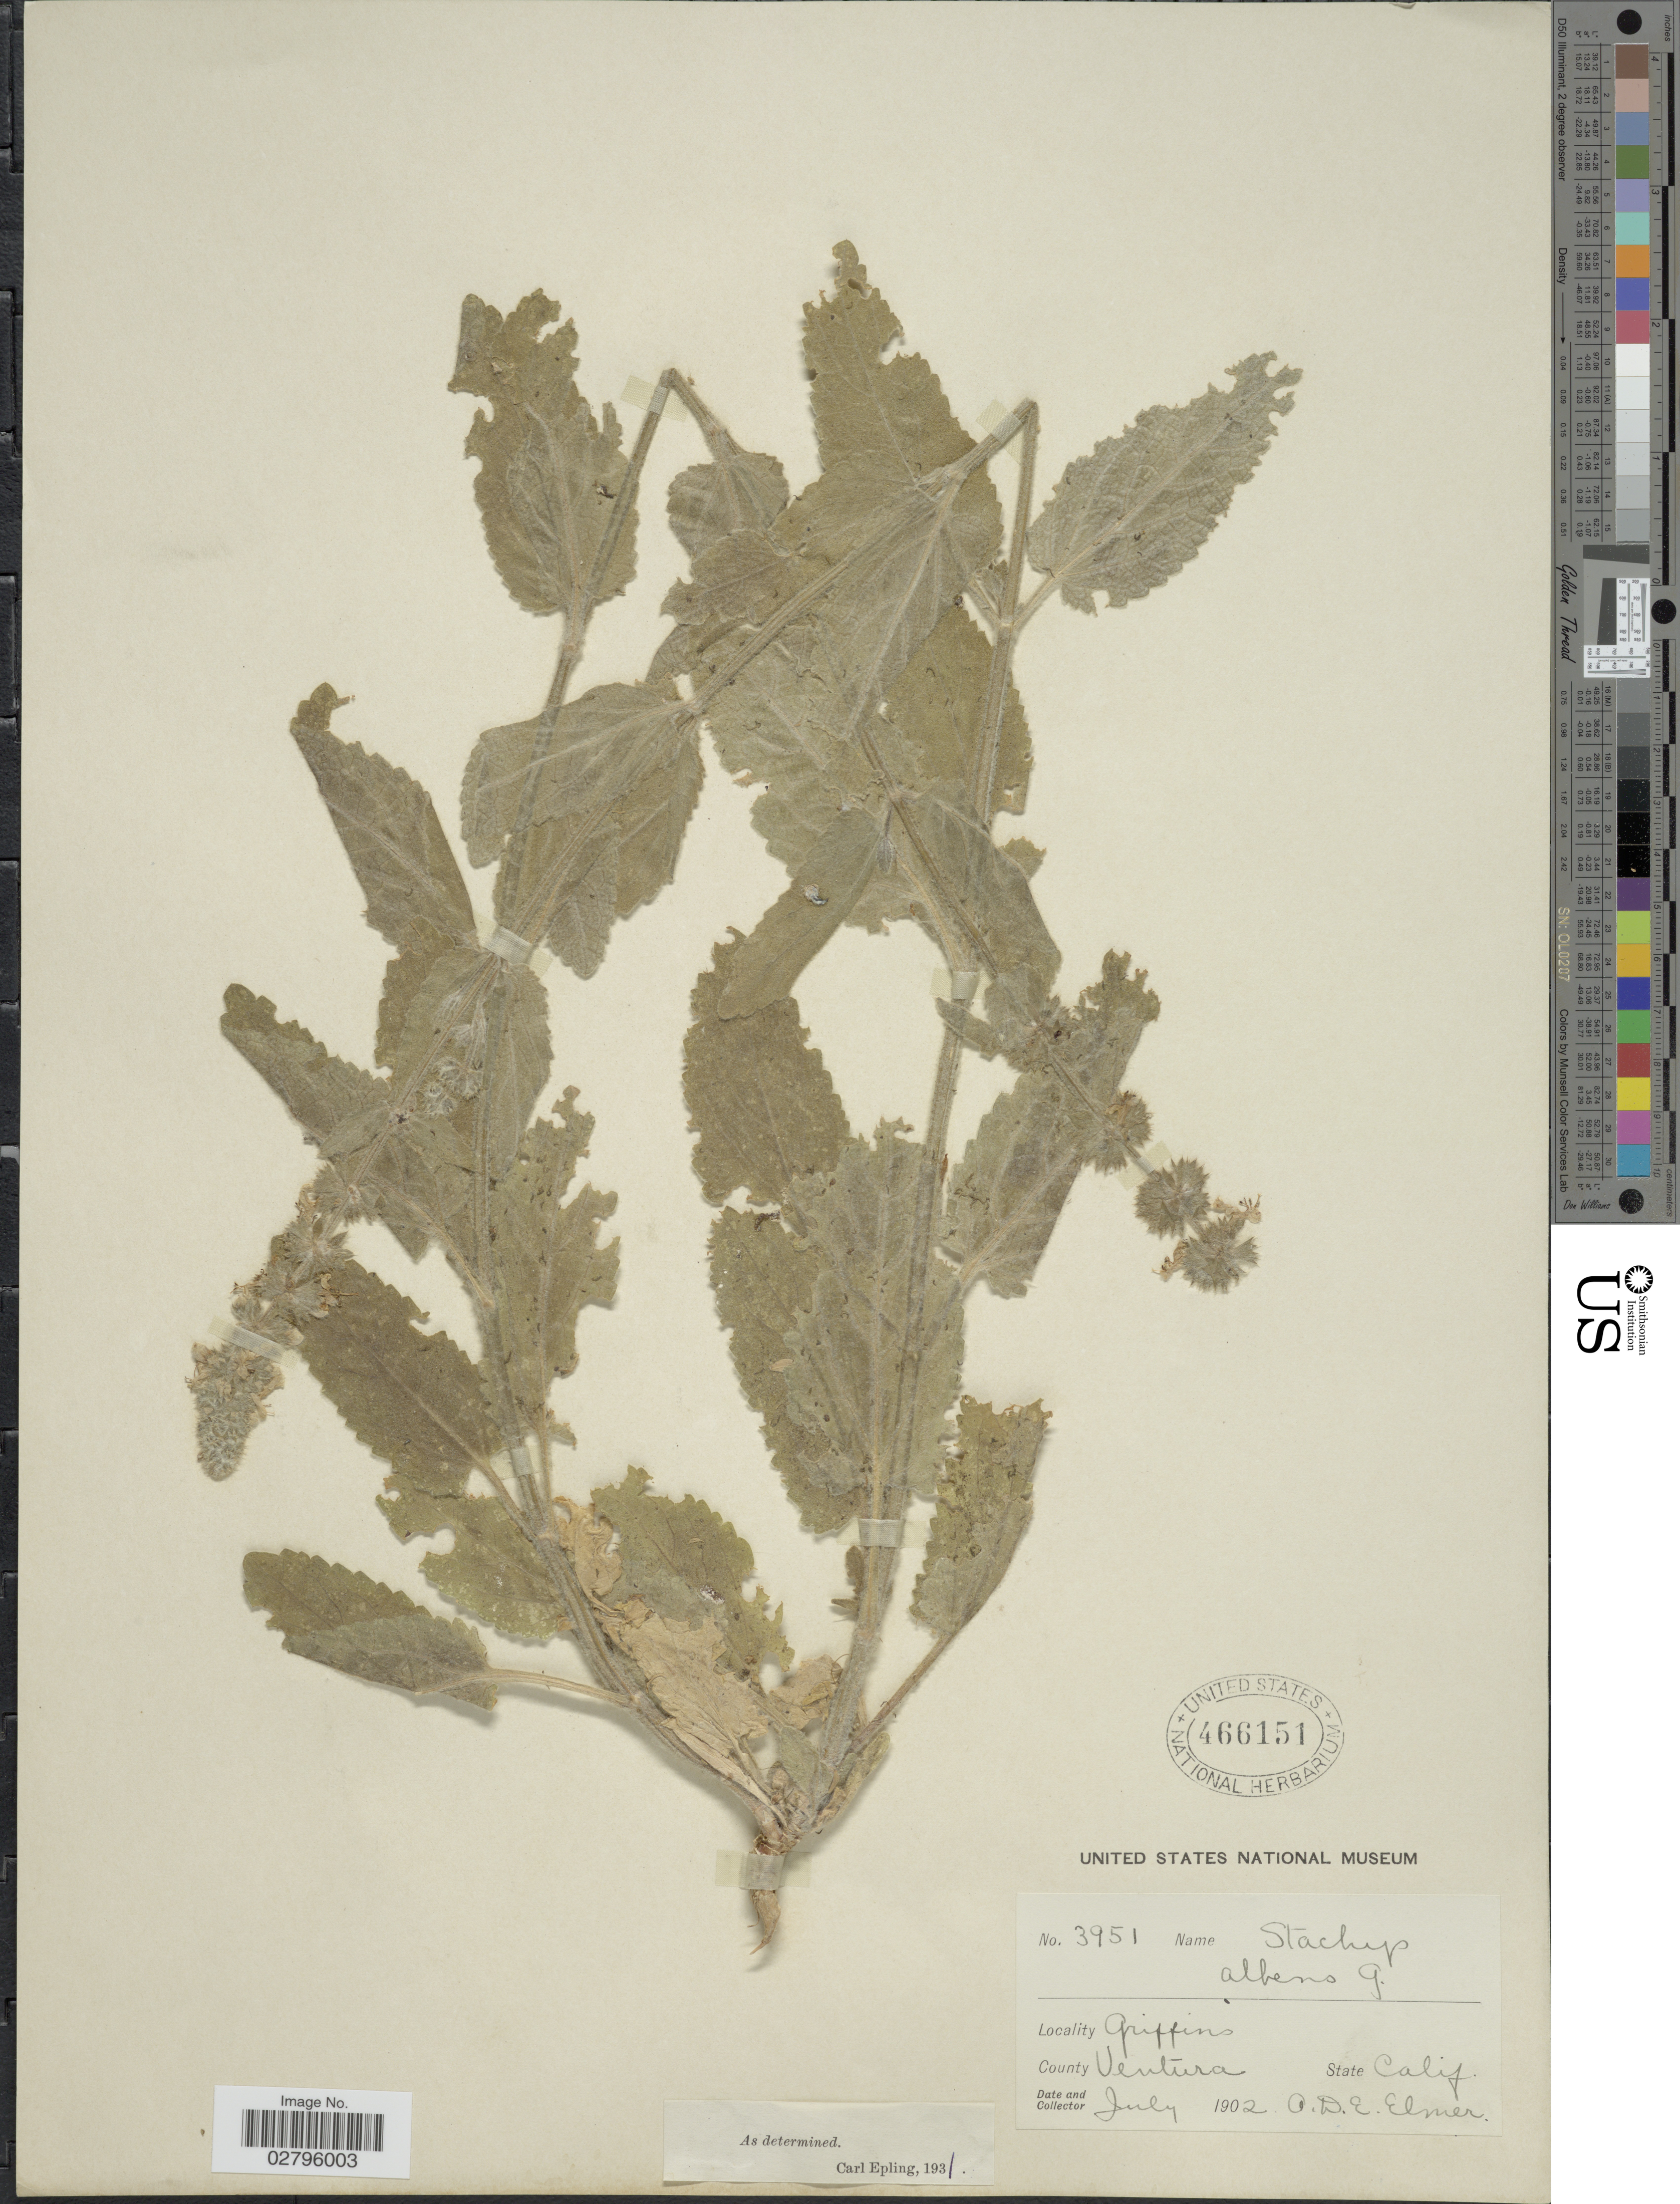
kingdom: Plantae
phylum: Tracheophyta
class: Magnoliopsida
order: Lamiales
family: Lamiaceae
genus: Stachys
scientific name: Stachys albens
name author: A. Gray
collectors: A. D. E. Elmer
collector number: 3951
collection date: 1902-07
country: United States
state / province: California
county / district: Ventura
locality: Griffins, County Ventura.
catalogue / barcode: US 466151